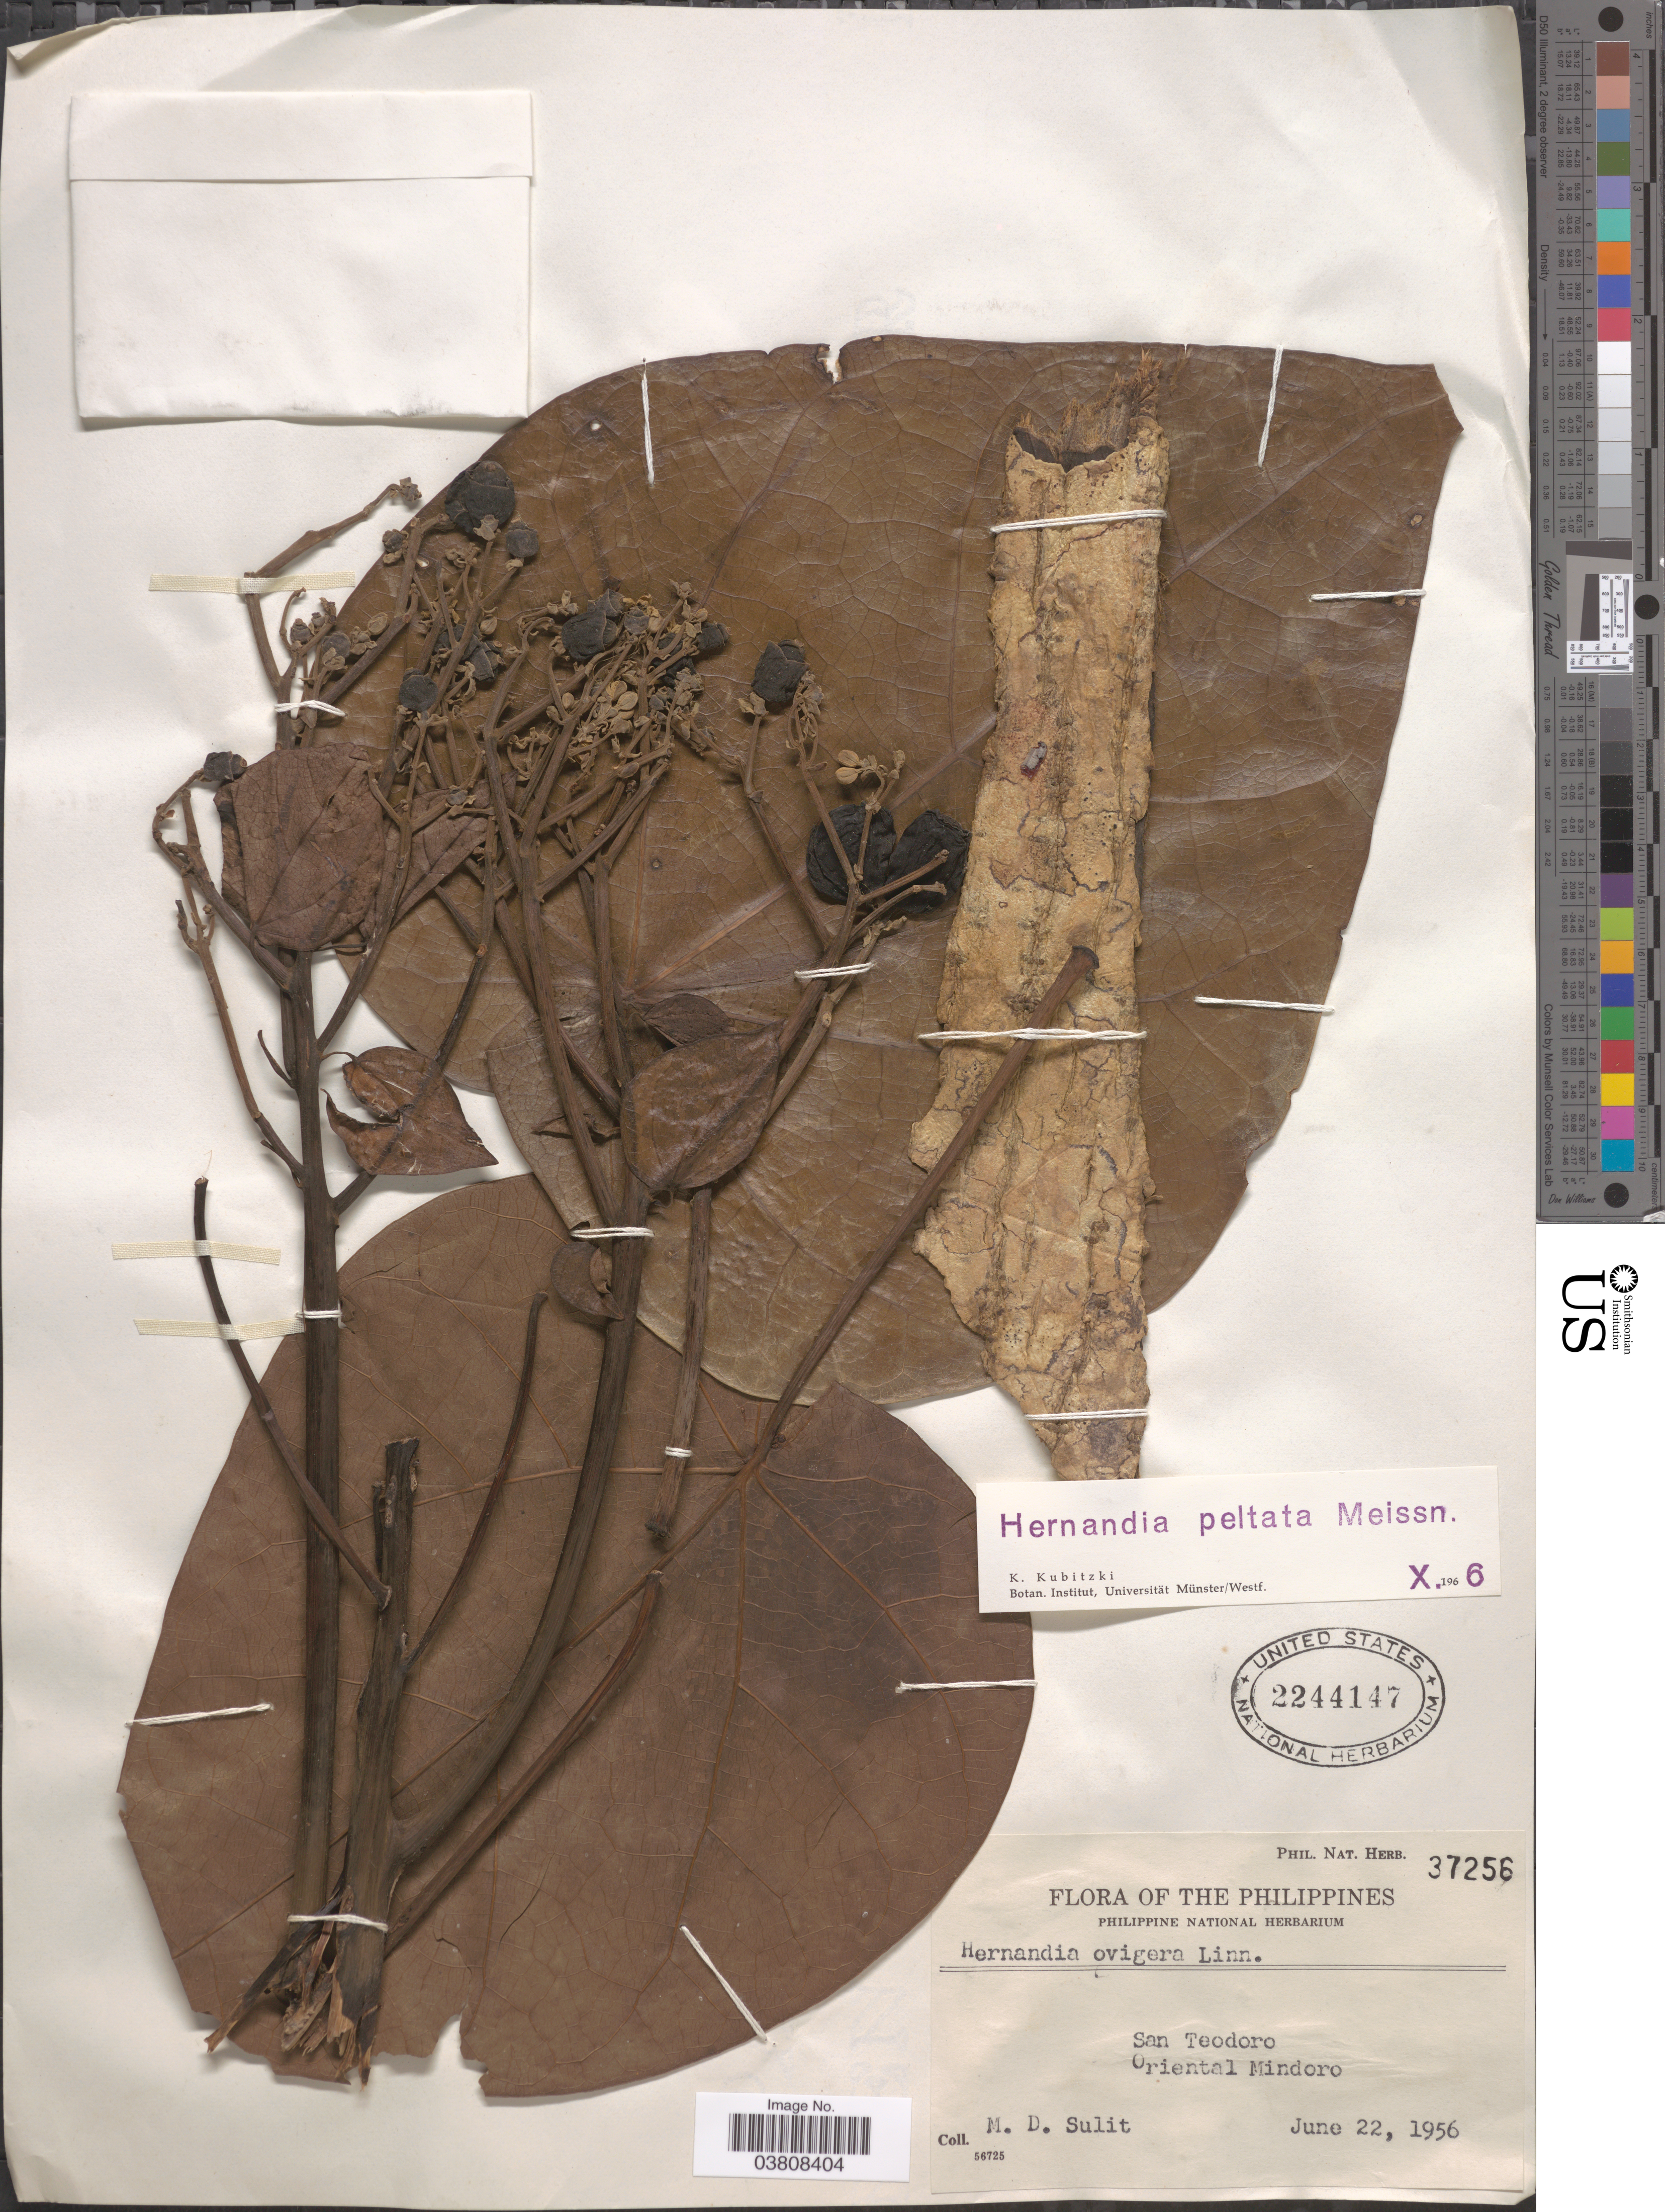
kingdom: Plantae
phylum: Tracheophyta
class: Magnoliopsida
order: Laurales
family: Hernandiaceae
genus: Hernandia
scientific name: Hernandia nymphaeifolia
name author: (C. Presl) Kubitzki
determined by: Strong, Mark T., (BOT), Smithsonian Institution - National Museum of Natural History (UNITED STATES)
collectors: M. Sulit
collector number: Phil. Nat. Herb. 37256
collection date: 1956-06-22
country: Philippines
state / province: Mimaropa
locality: San Teodoro, Oriental Mindoro.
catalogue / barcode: US 2244147